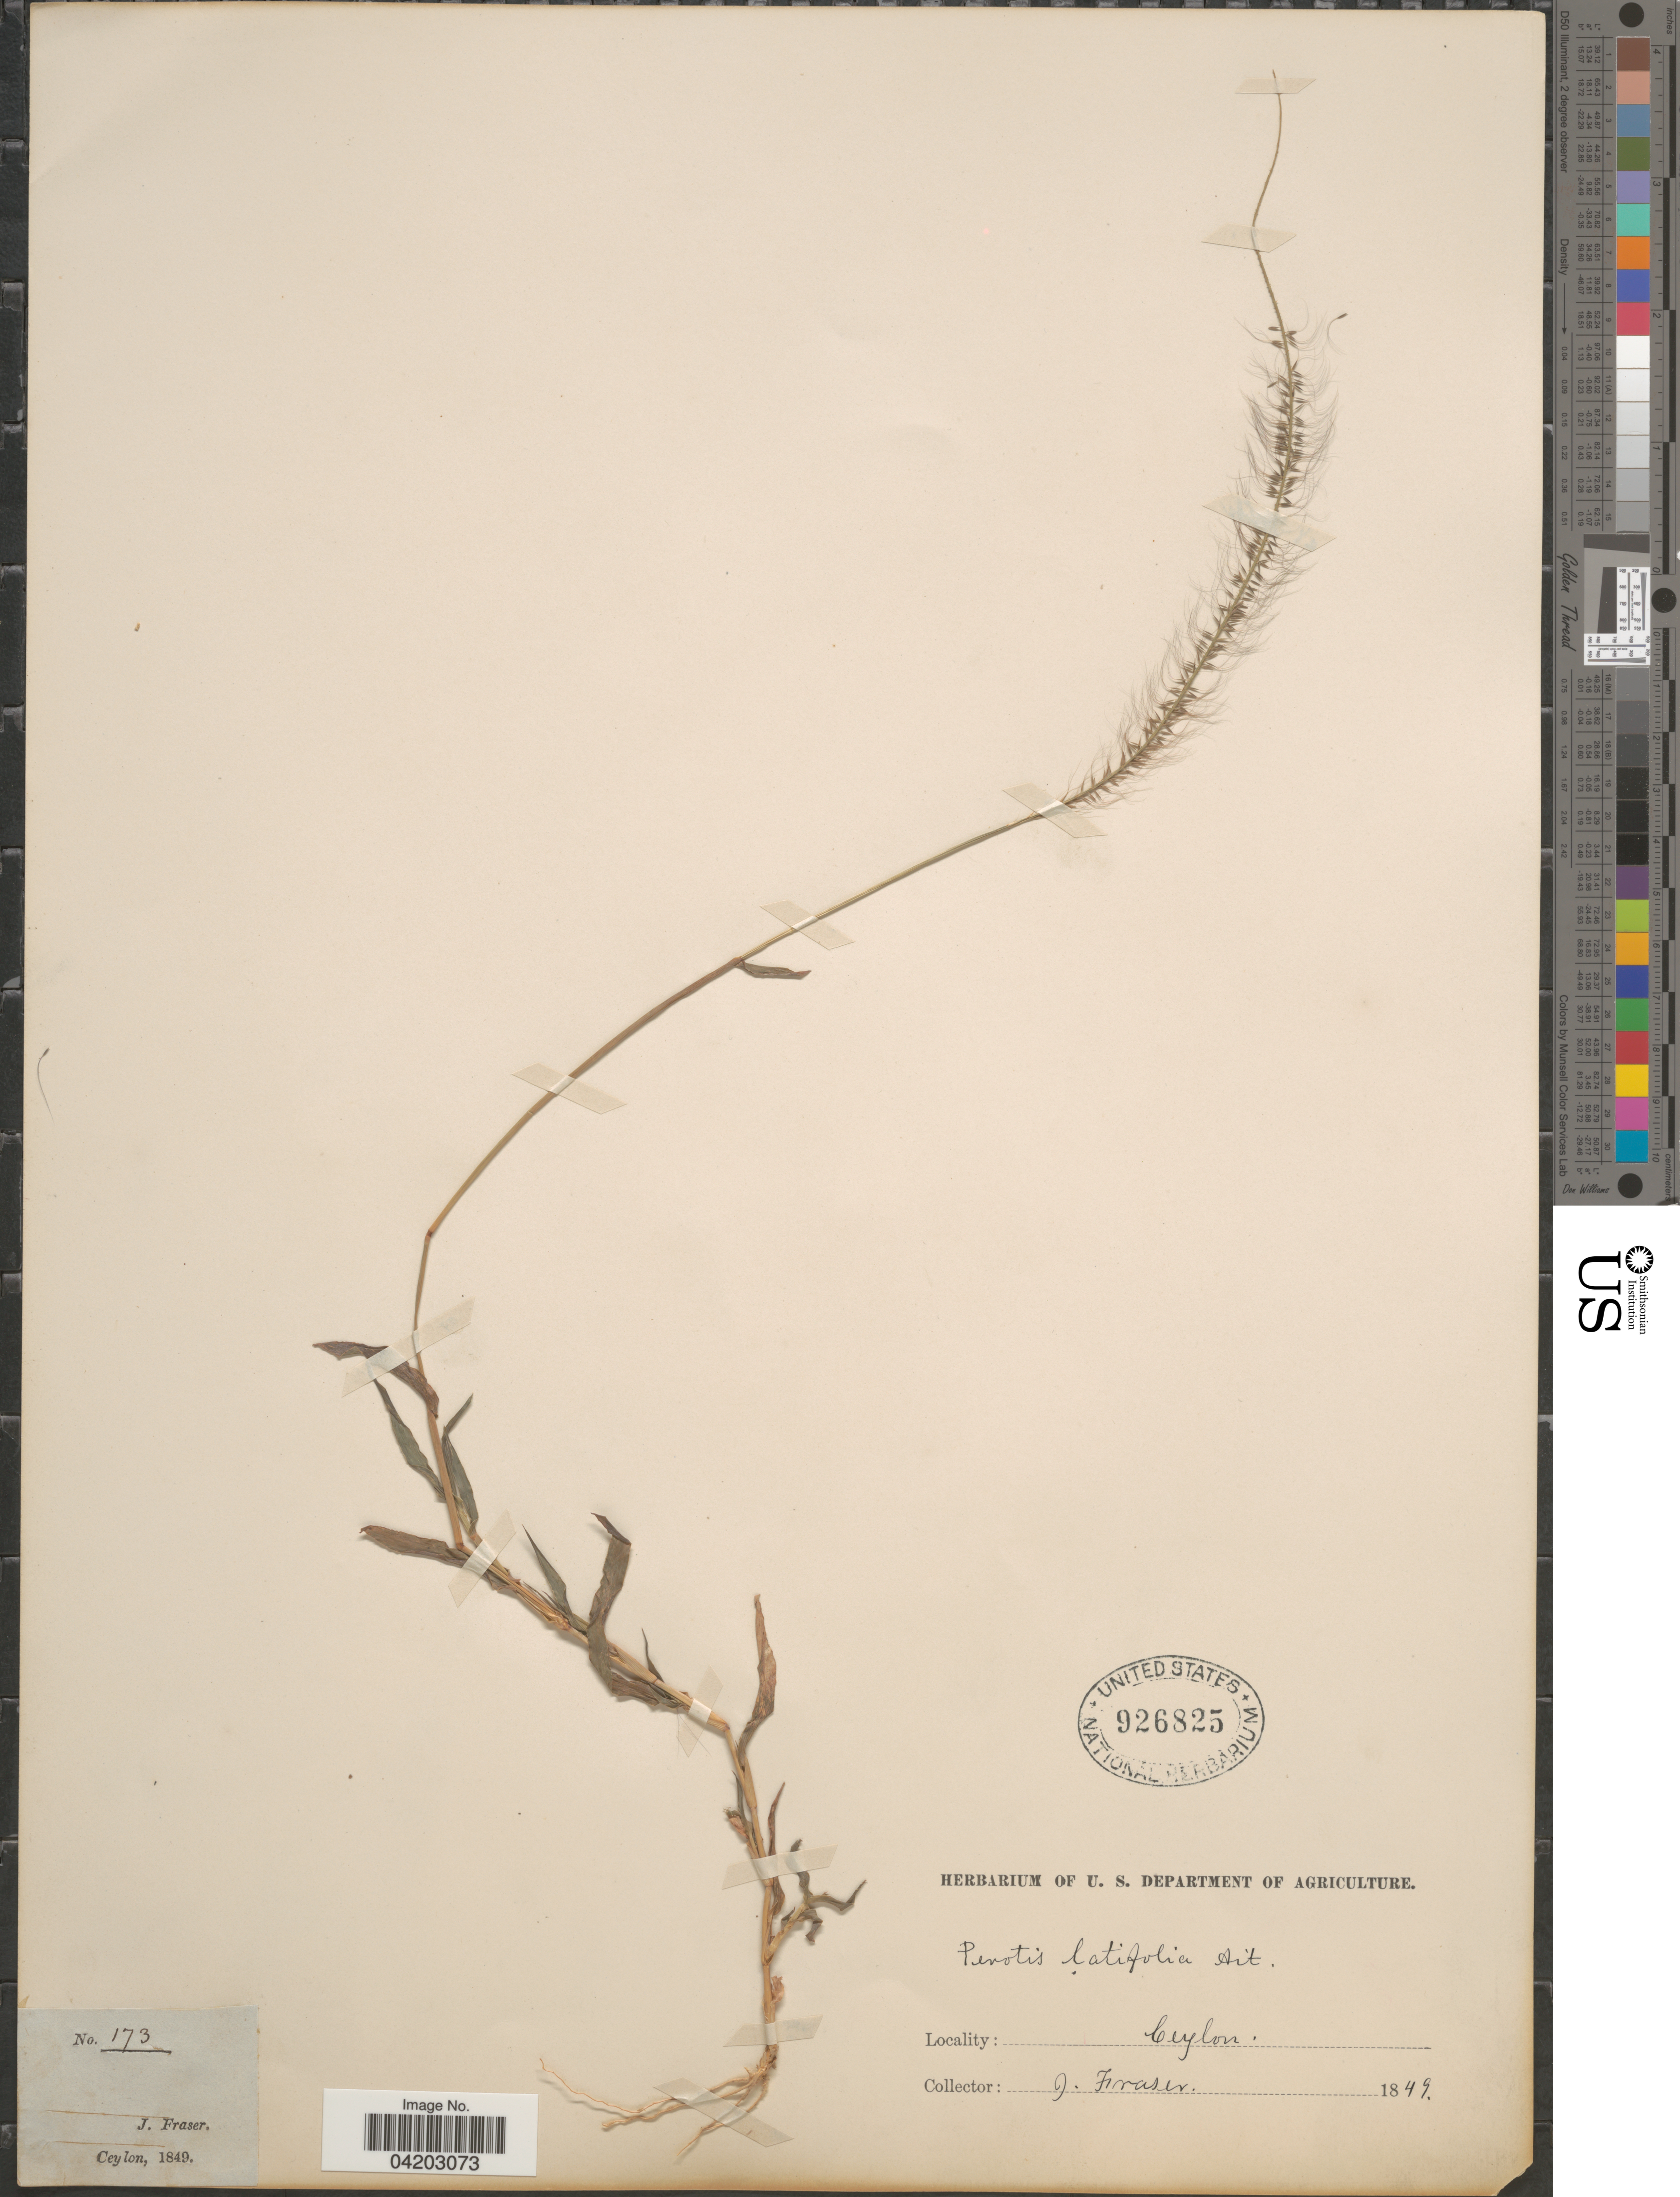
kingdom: Plantae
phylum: Tracheophyta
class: Liliopsida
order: Poales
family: Poaceae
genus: Perotis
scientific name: Perotis indica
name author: (L.) Kuntze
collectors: J. Fraser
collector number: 173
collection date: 1849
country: Sri Lanka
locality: Ceylon.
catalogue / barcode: US 926825